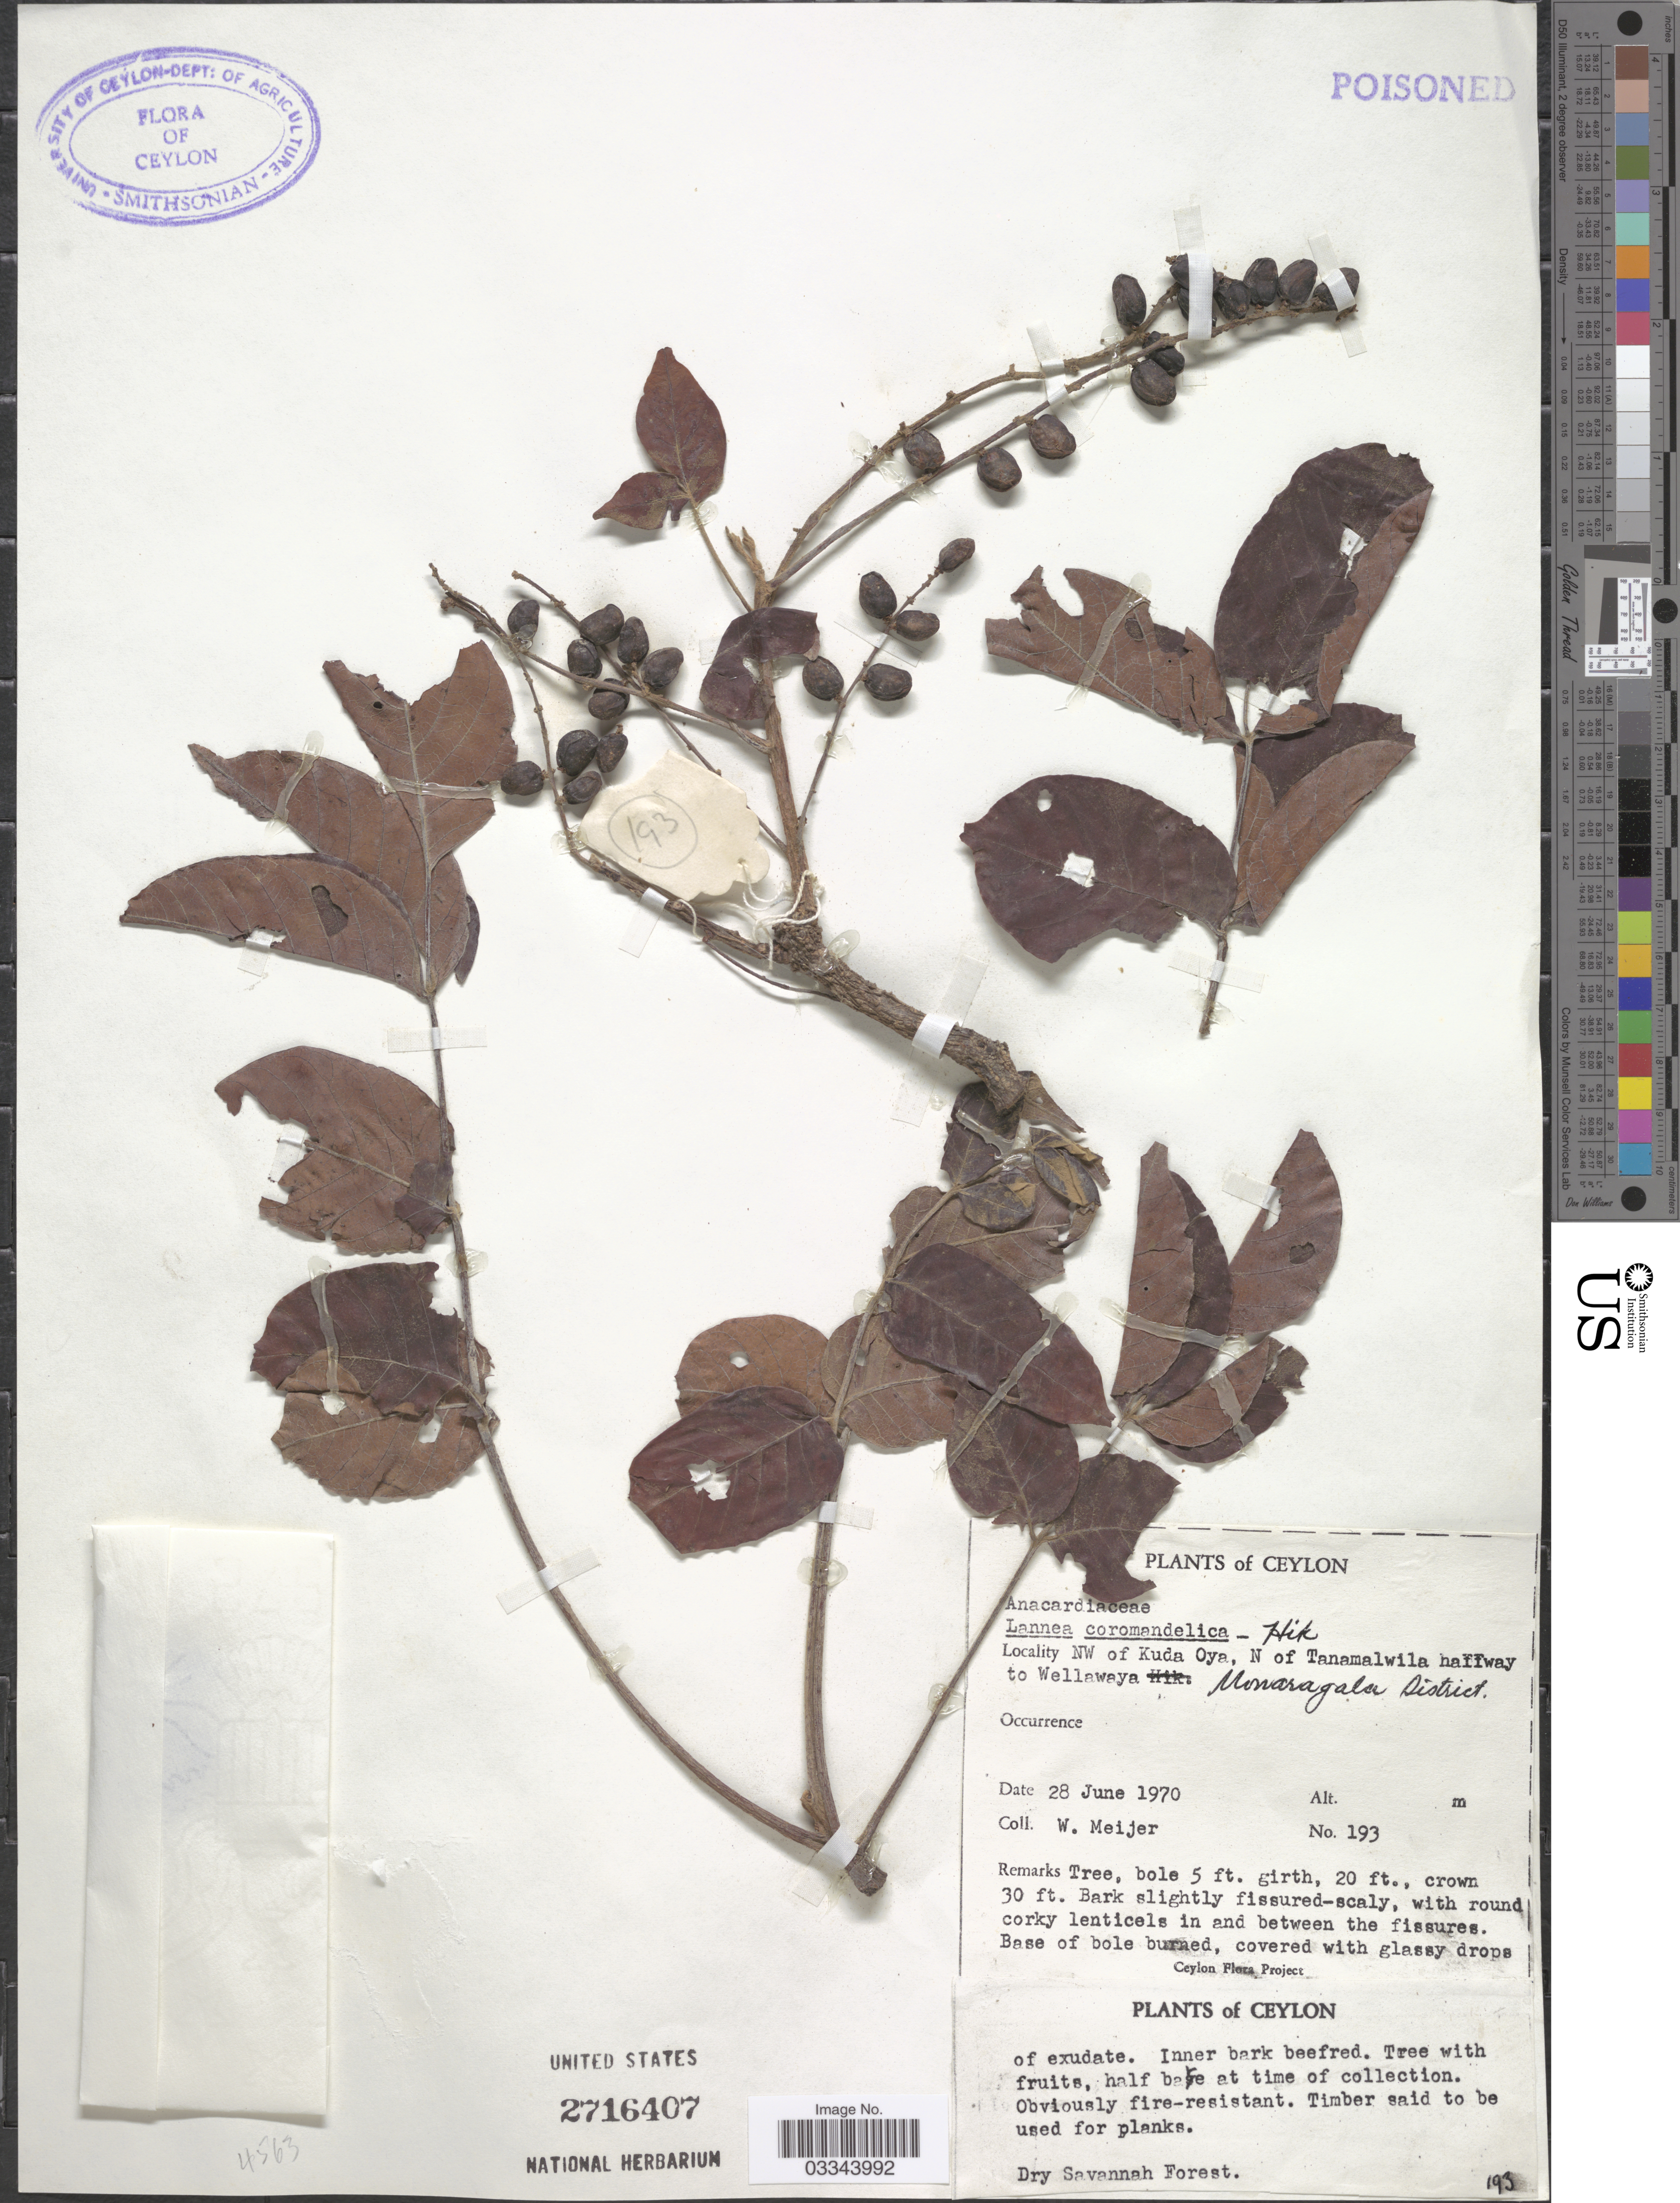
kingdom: Plantae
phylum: Tracheophyta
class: Magnoliopsida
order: Sapindales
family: Anacardiaceae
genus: Lannea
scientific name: Lannea coromandelica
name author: (Houtt.) Merr.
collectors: W. Meijer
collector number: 193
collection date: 1970-06-28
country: Sri Lanka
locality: Ceylon, NW of Kuda Oya, N of Tanamalwila halfway to Wellawaya, Monaragala District.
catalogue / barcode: US 2716407